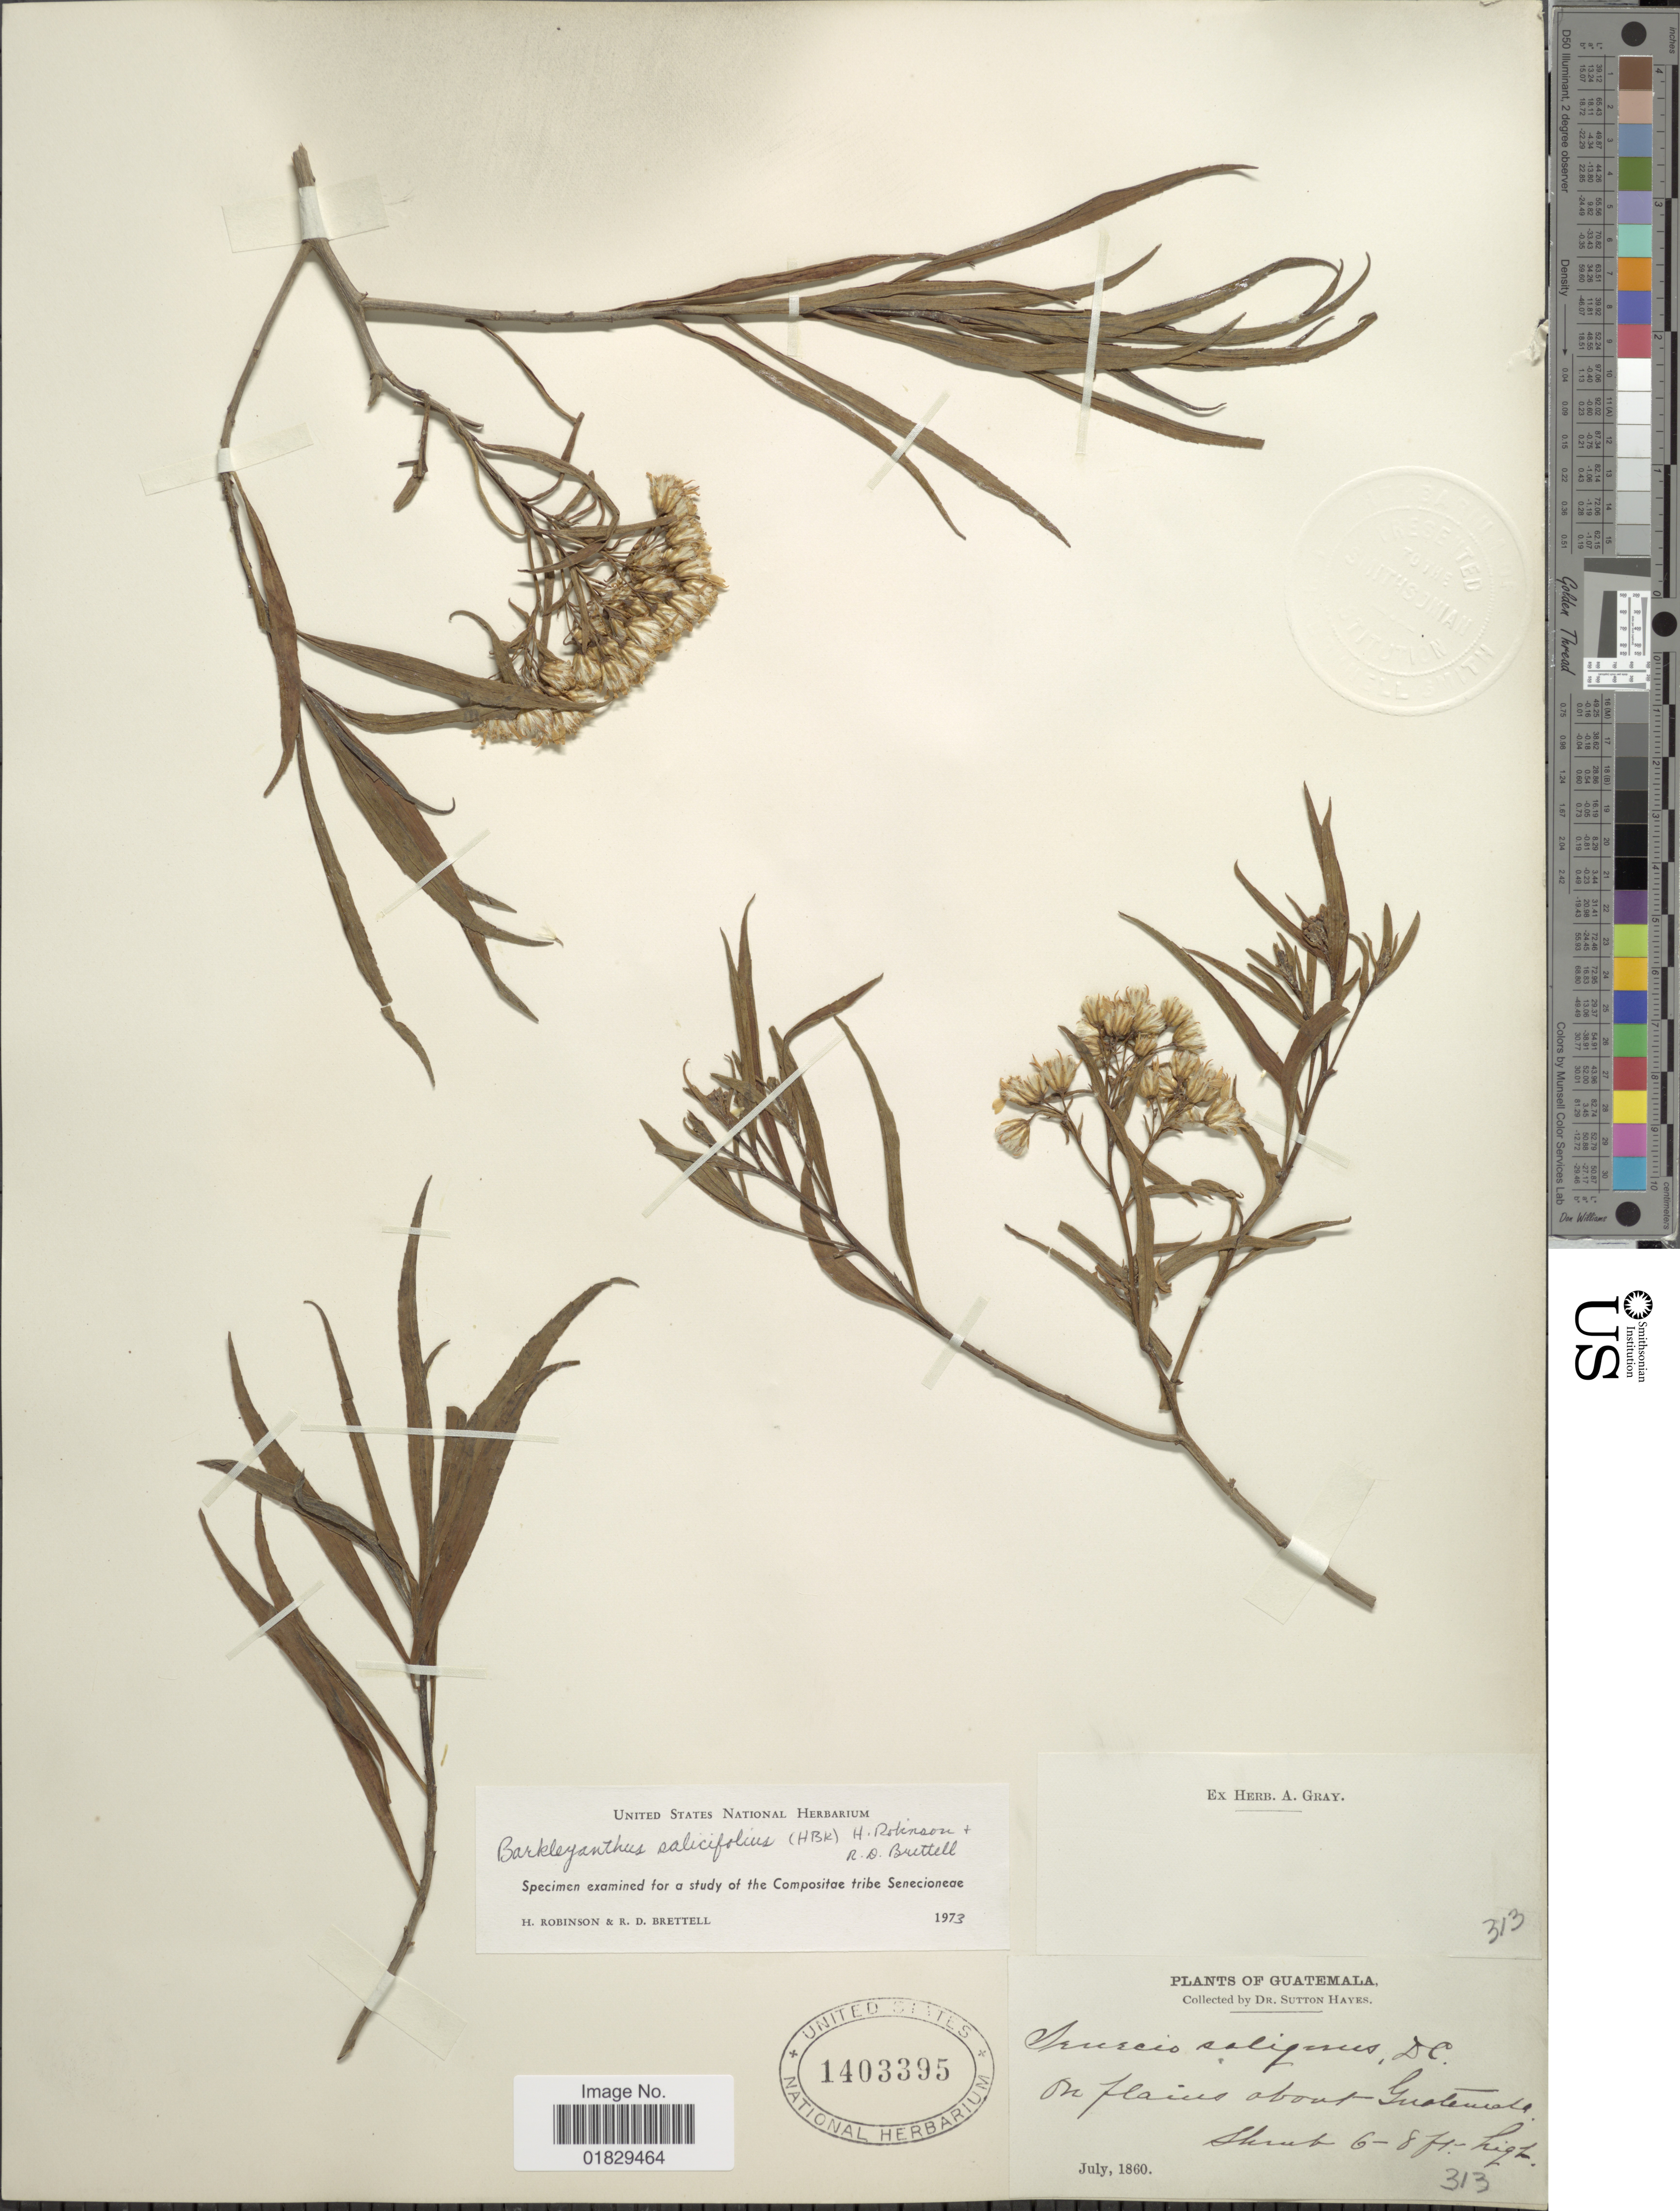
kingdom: Plantae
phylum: Tracheophyta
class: Magnoliopsida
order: Asterales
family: Asteraceae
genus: Barkleyanthus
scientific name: Barkleyanthus salicifolius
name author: (Kunth) H. Rob. & Brettell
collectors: S. Hayes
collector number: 313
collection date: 1860-07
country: Guatemala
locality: On plains about Guatemala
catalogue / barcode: US 1403395